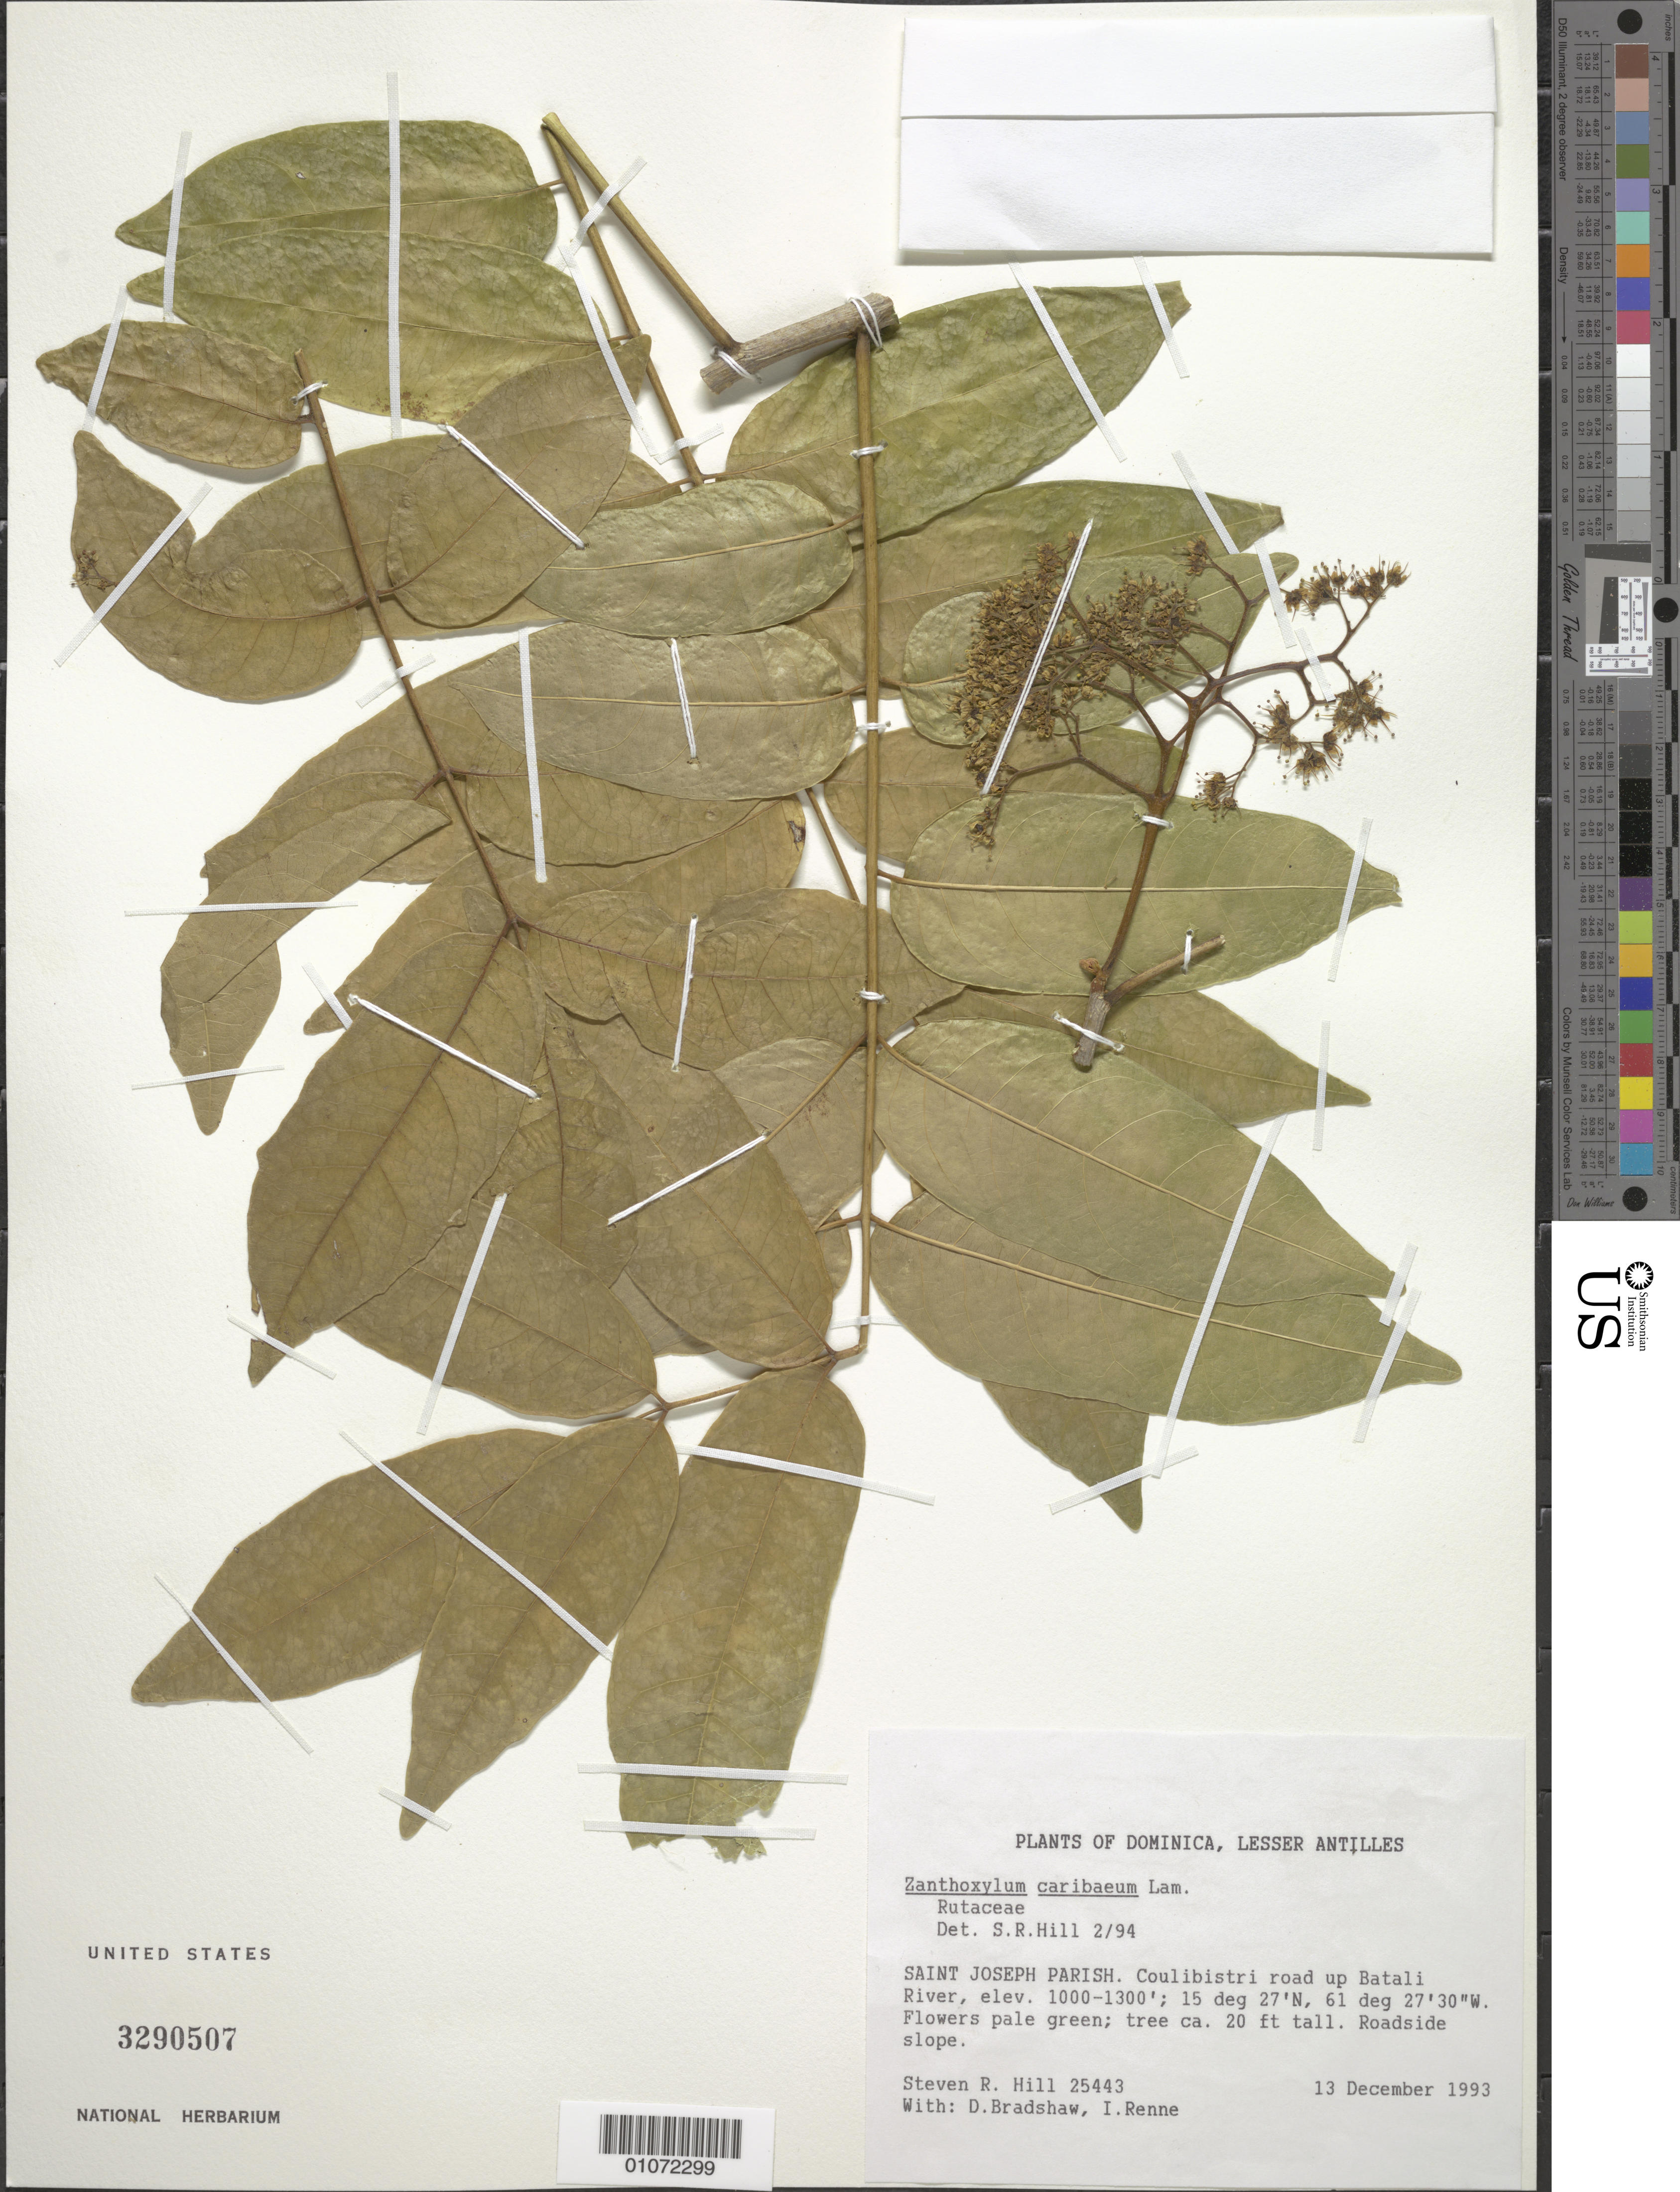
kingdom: Plantae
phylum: Tracheophyta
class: Magnoliopsida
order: Sapindales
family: Simaroubaceae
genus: Picrasma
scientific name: Picrasma sp.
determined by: Londoño-Echeverri, Y.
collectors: S. R. Hill, D. Bradshaw & I. Renne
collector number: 25443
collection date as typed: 13 Dec 1993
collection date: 1993-12-13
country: Dominica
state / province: St. Joseph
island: Dominica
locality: Saint Joseph Parish; Coulibistri road up Batali River; roadside slope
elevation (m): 305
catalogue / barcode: US 3290507